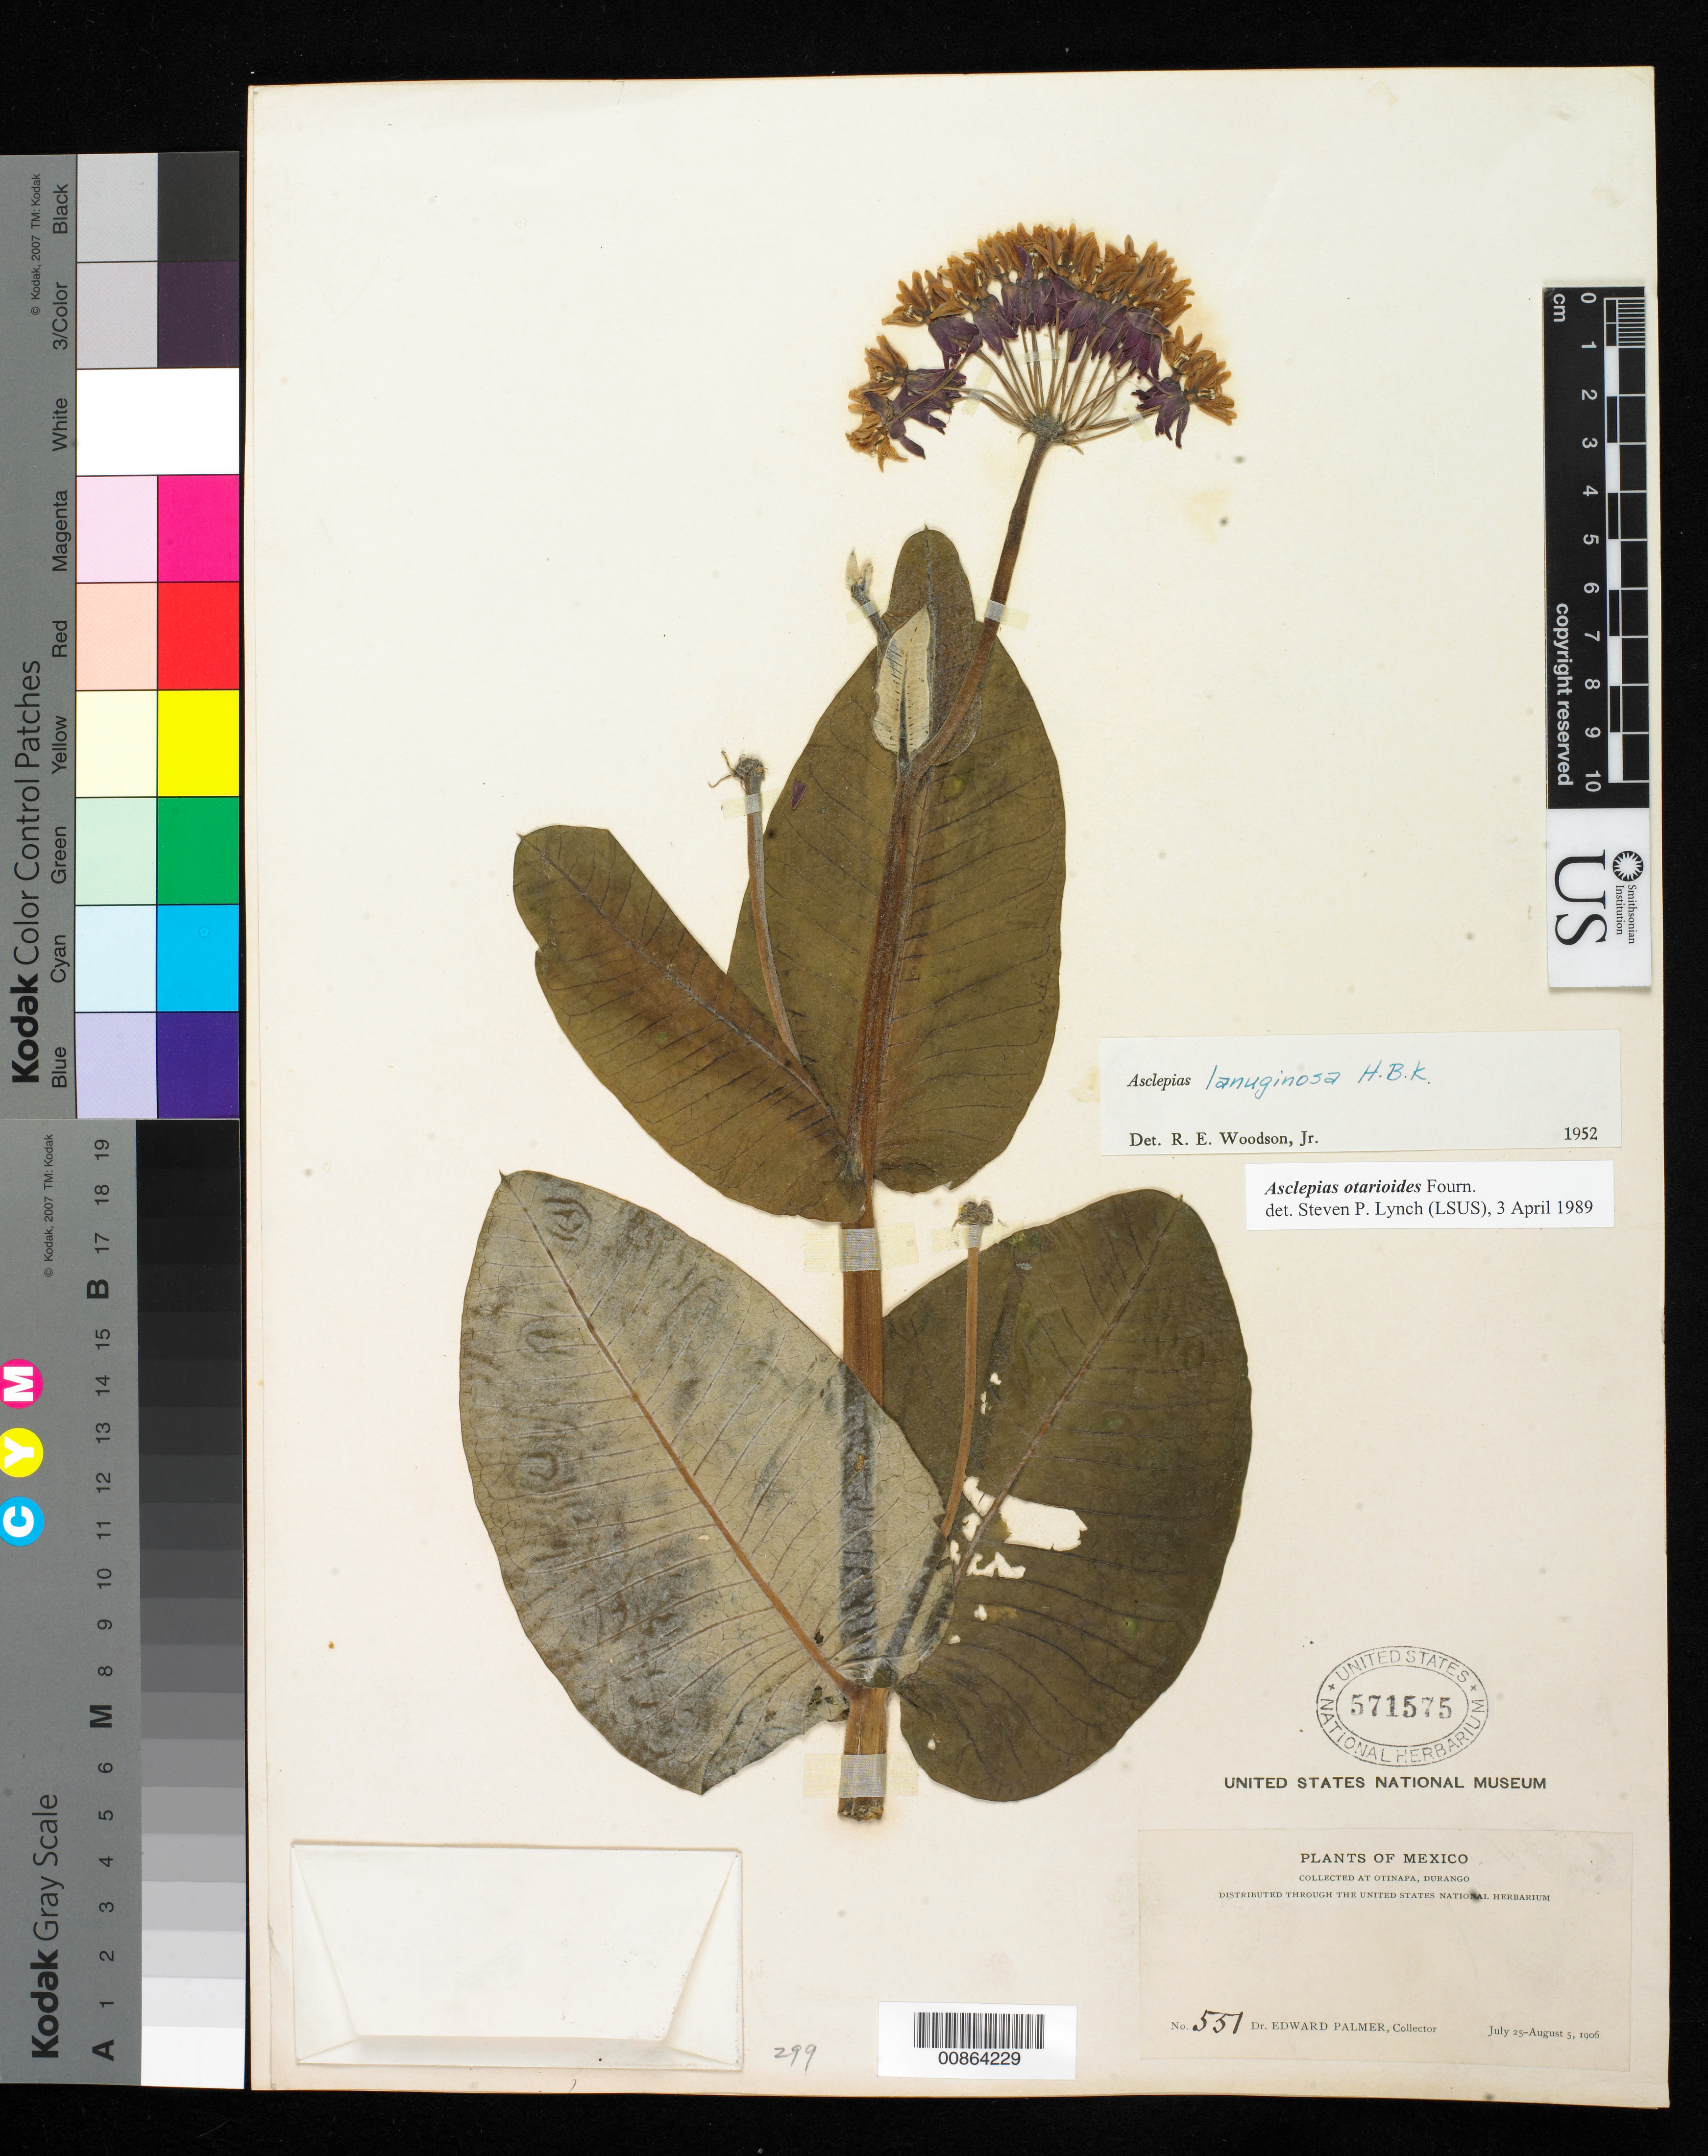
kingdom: Plantae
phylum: Tracheophyta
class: Magnoliopsida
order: Gentianales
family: Apocynaceae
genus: Asclepias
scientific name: Asclepias otarioides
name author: E. Fourn.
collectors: E. Palmer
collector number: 551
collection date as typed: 25 Jul 1906 to 05 Aug 1906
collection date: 1906-07-25/1906-08-05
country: Mexico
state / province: Durango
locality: Otinapa, Durango.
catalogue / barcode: US 571575